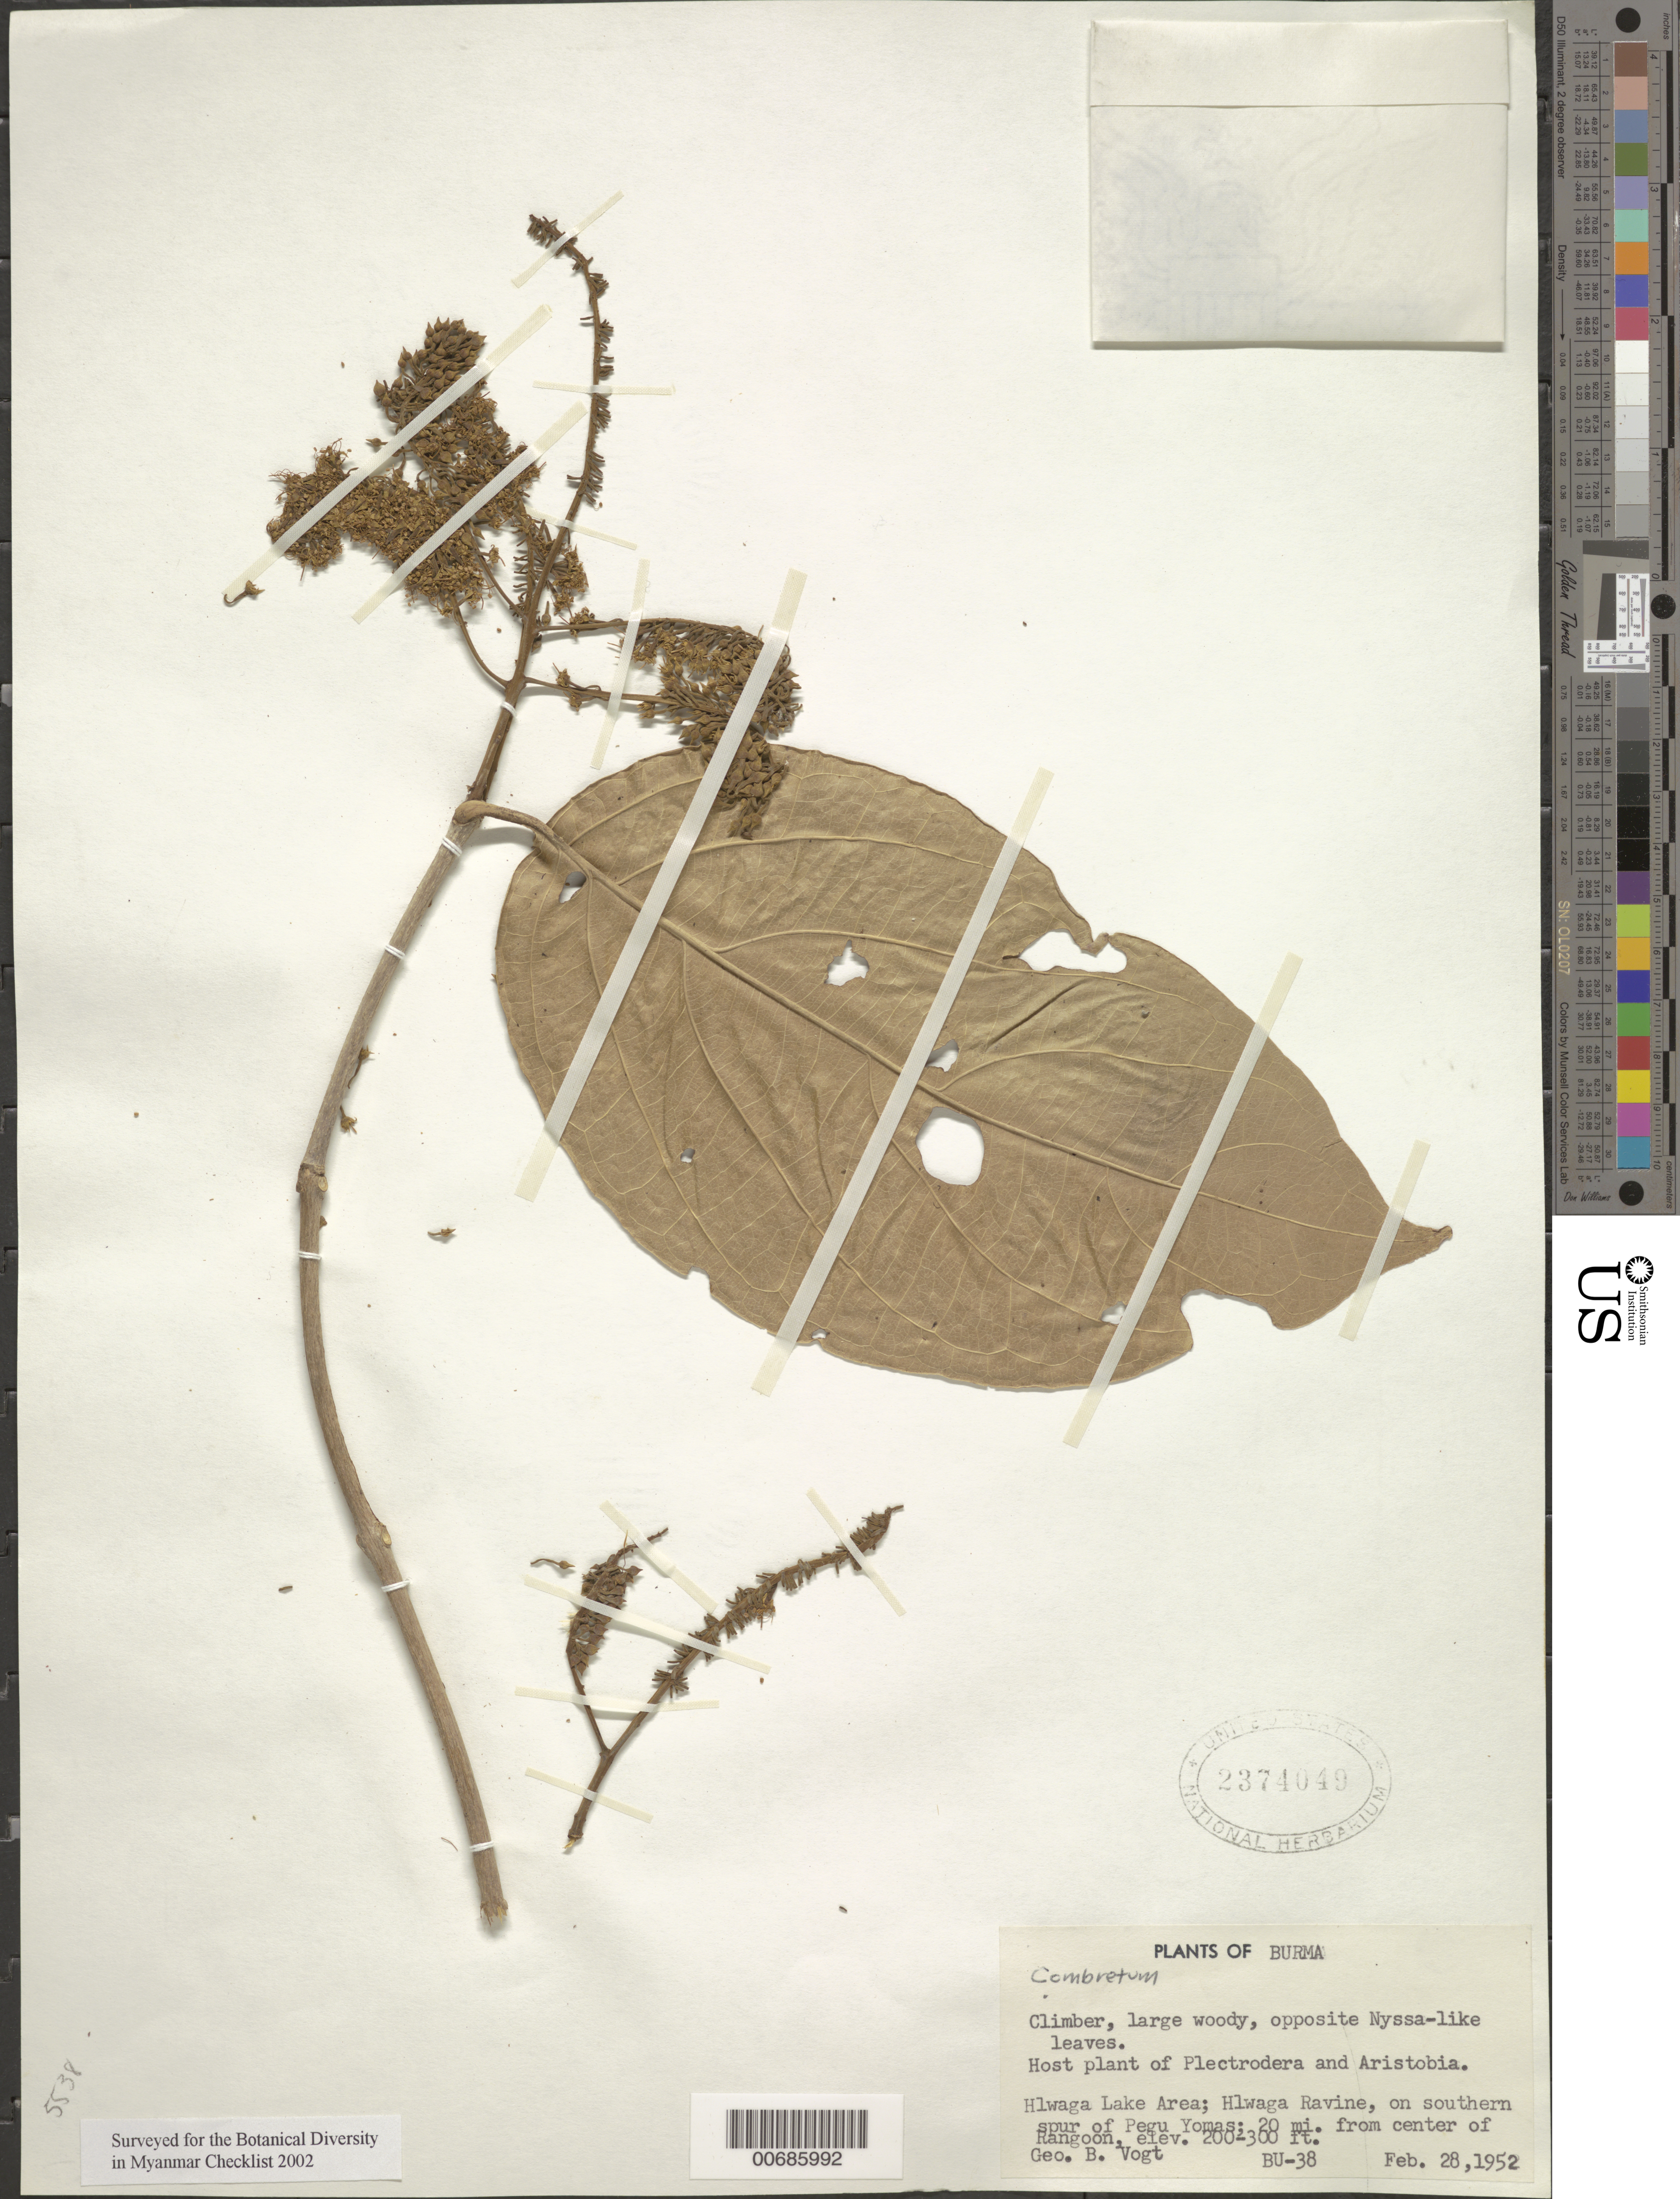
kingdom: Plantae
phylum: Tracheophyta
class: Magnoliopsida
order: Myrtales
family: Combretaceae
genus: Combretum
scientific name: Combretum sp.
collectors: G. Vogt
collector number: BU-38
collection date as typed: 28 Feb 1952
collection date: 1952-02-28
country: Myanmar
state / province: Yangon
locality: Rangoon, 20 mi. from; Hlwaga Lake area, Hlwaga Ravine, Pegu Lomas, S spur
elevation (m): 61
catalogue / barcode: US 2374049